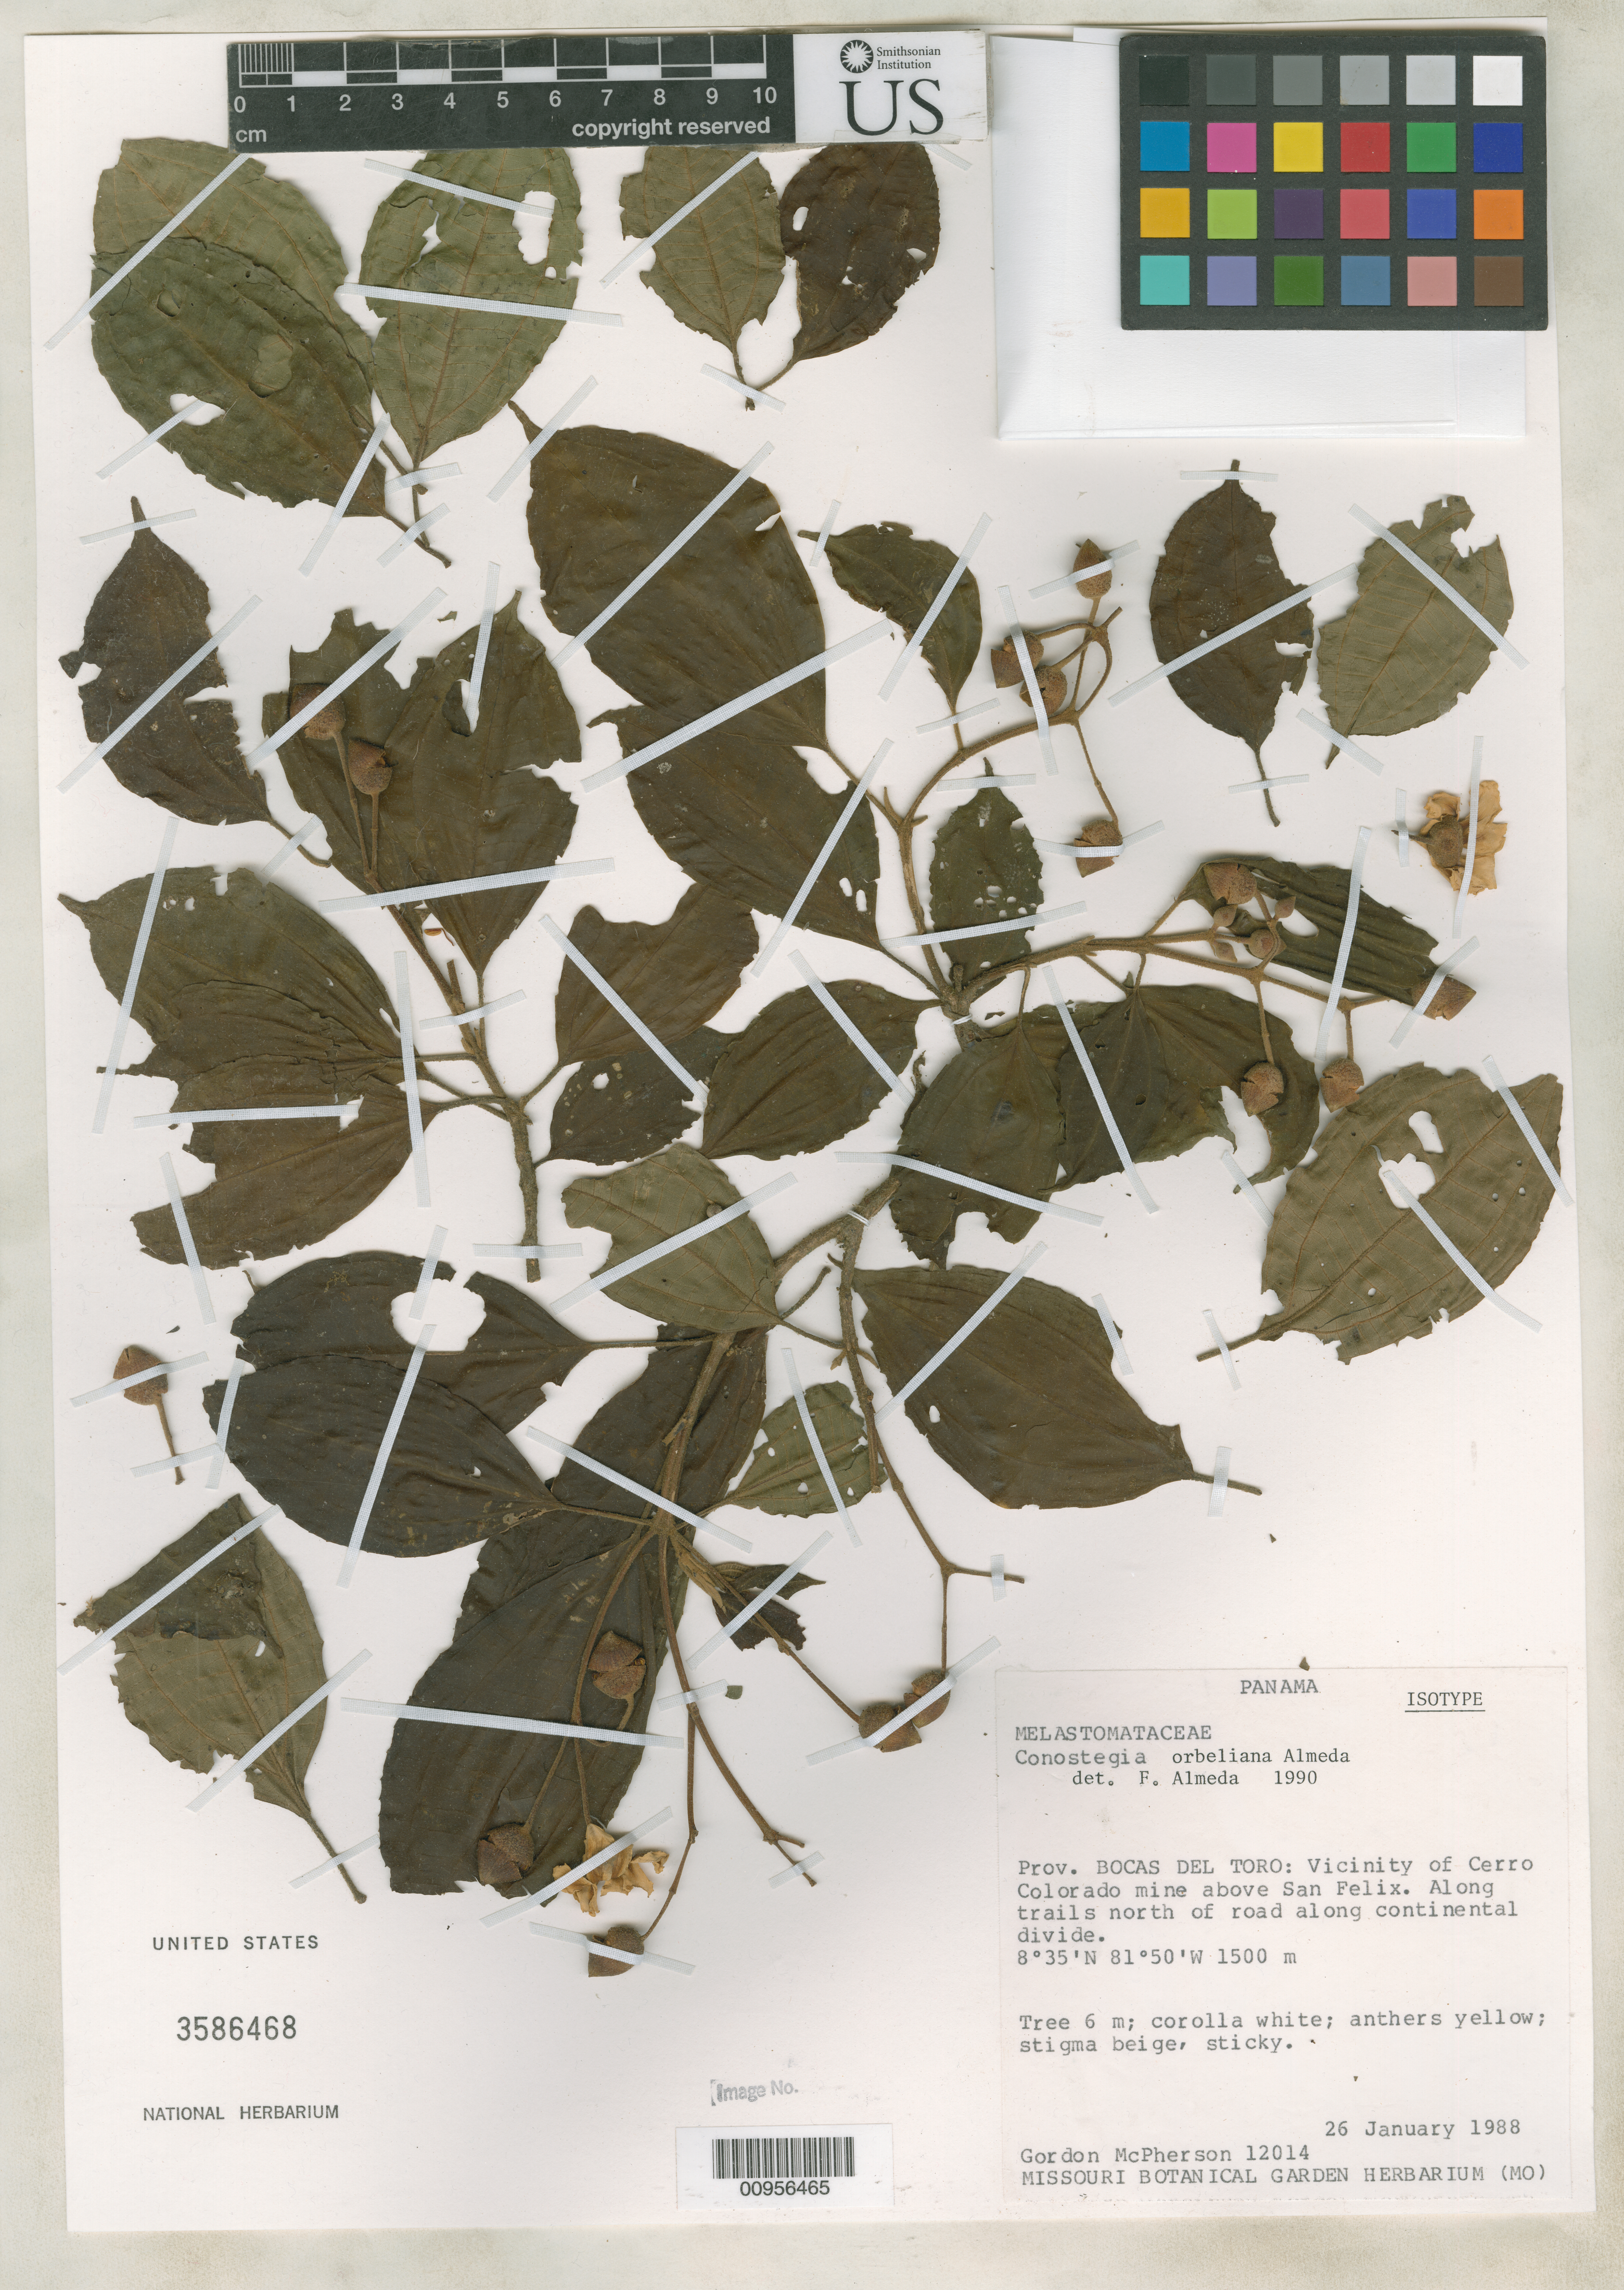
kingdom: Plantae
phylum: Tracheophyta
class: Magnoliopsida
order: Myrtales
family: Melastomataceae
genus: Conostegia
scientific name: Conostegia orbeliana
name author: Almeda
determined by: Almeda, F.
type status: Isotype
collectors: G. D. McPherson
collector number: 12014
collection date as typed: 26 Jan 1988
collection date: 1988-01-26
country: Panama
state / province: Bocas del Toro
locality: Prov. Bocas del Toro: vicinity of Cerro Colorado mine above San Felix. Along trails north of road along continental divide.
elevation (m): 1500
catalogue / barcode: US 3586468